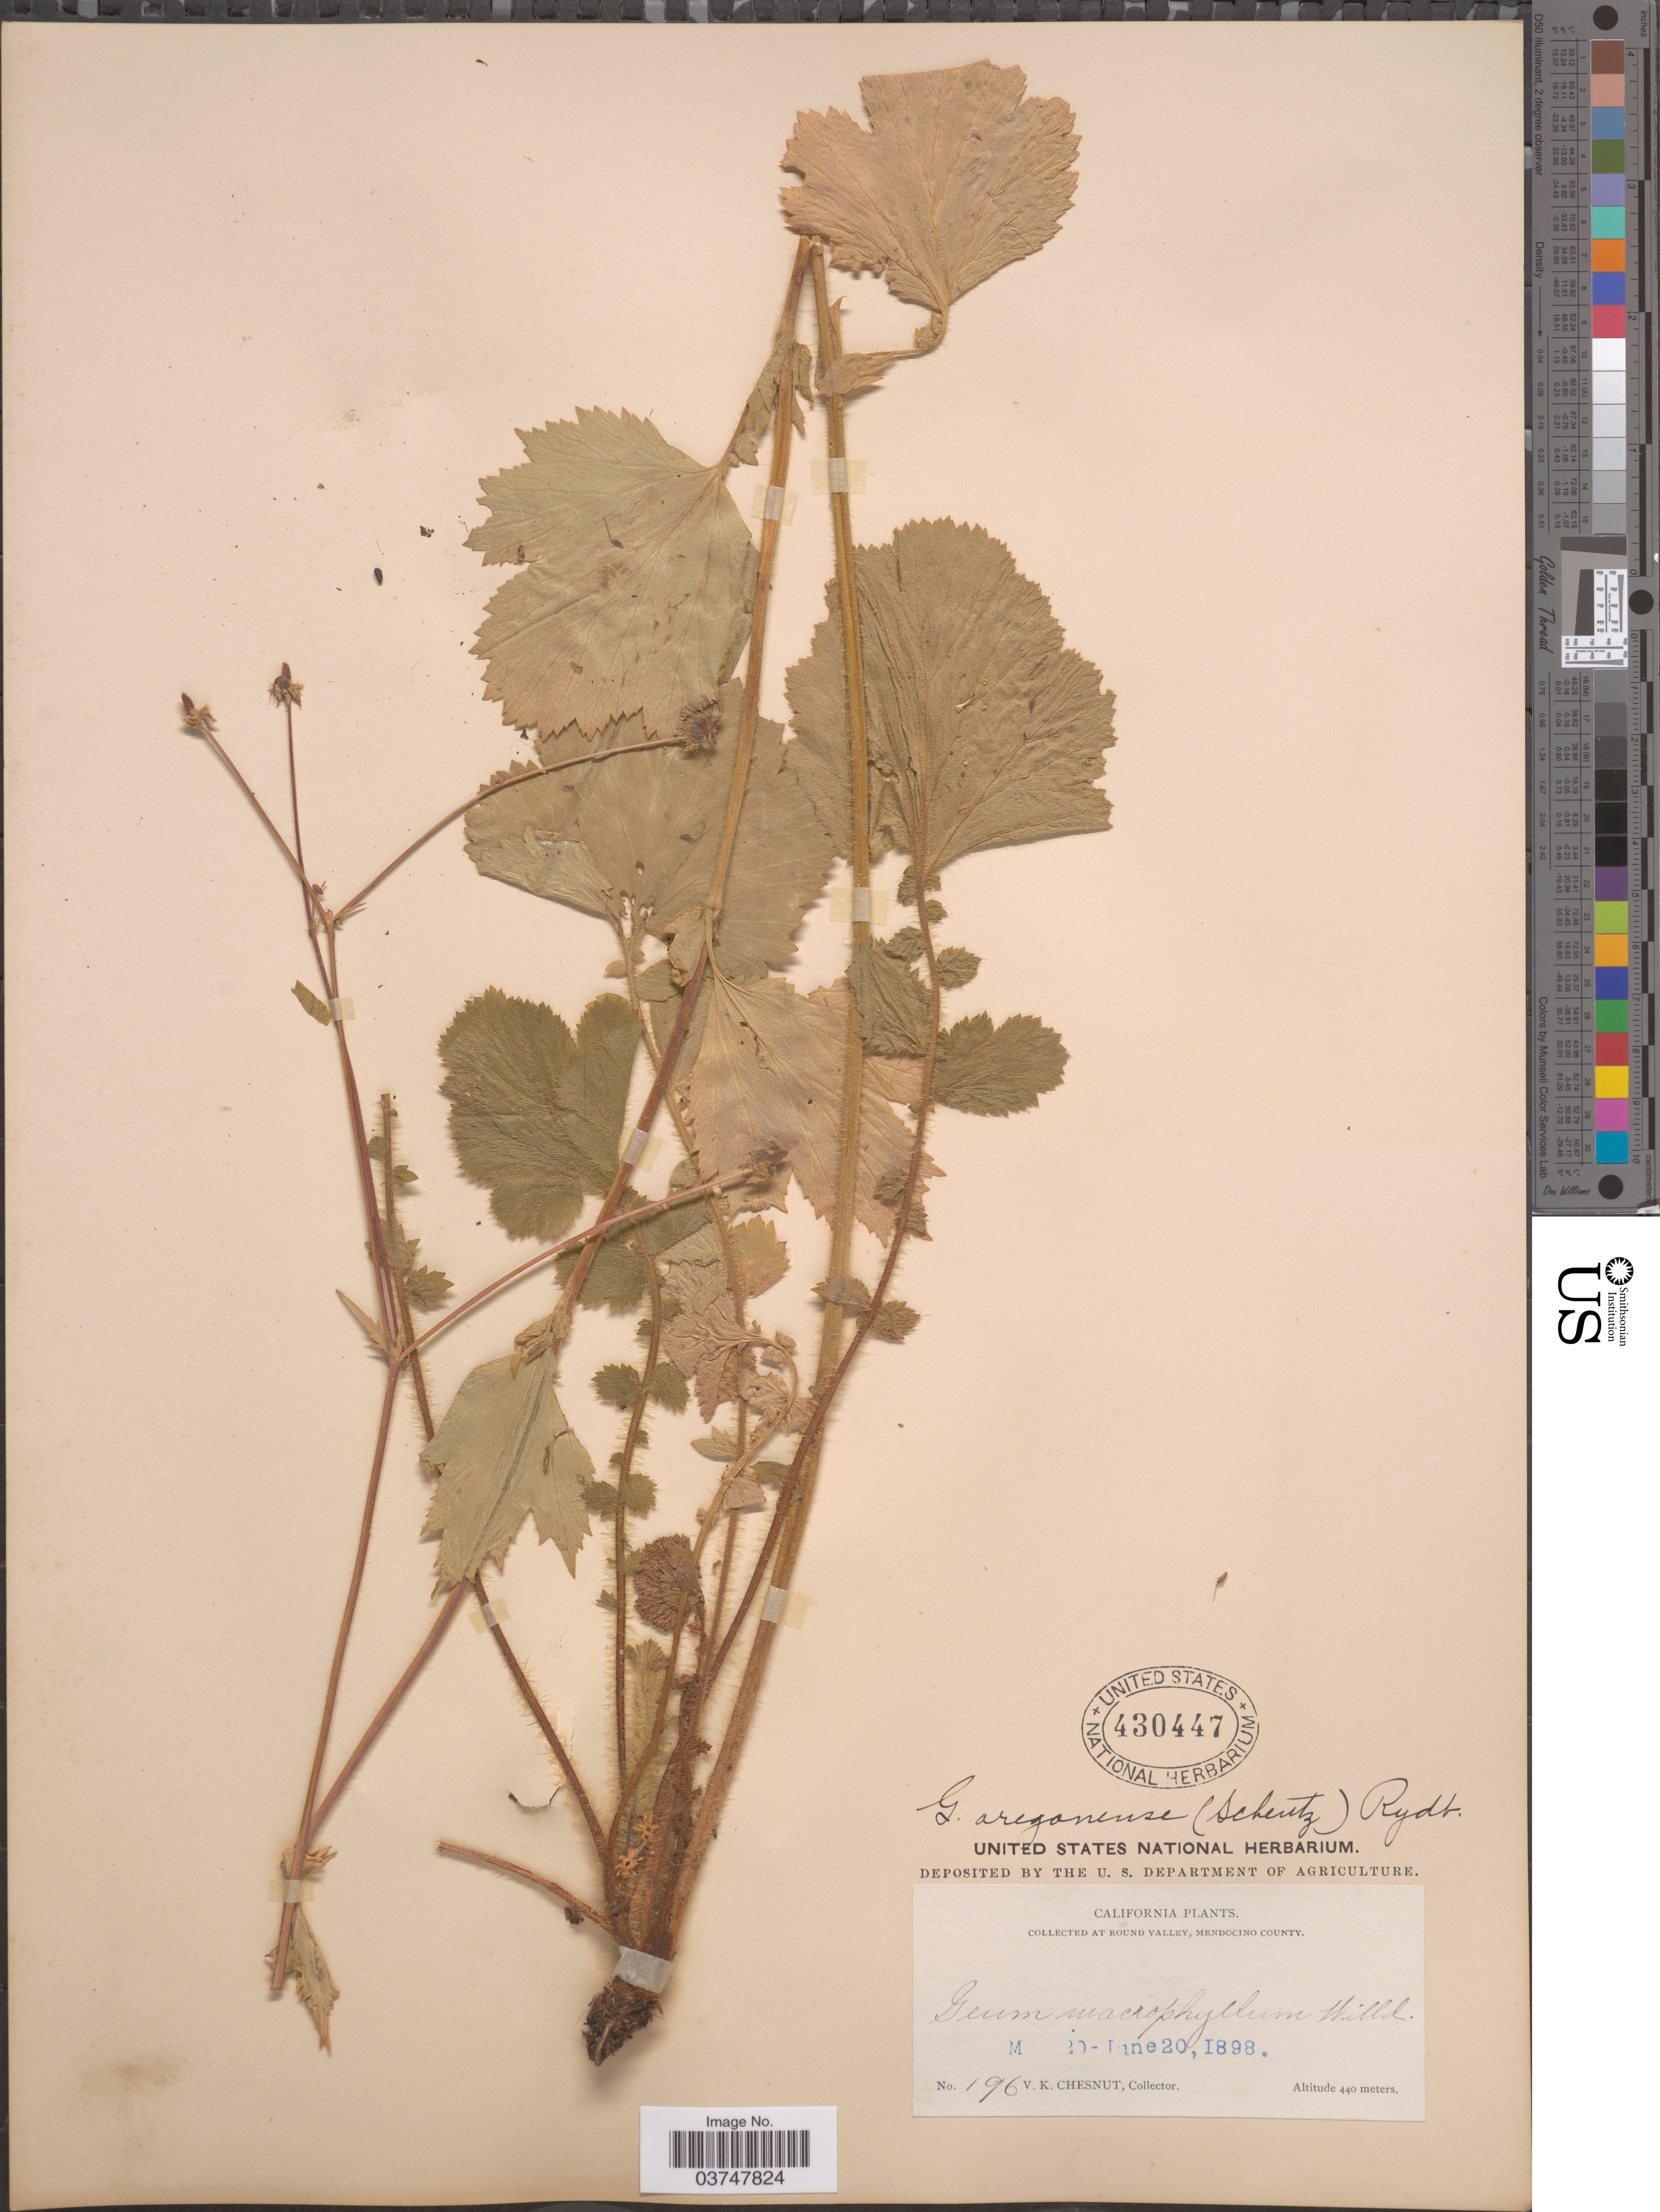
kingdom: Plantae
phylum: Tracheophyta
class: Magnoliopsida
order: Rosales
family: Rosaceae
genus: Geum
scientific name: Geum oregonense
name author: Rydb.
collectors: V. Chesnut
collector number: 196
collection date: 1898-05-20/1898-06-20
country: United States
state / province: California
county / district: Mendocino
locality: At Round Valley, Mendocino County.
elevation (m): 440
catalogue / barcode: US 430447